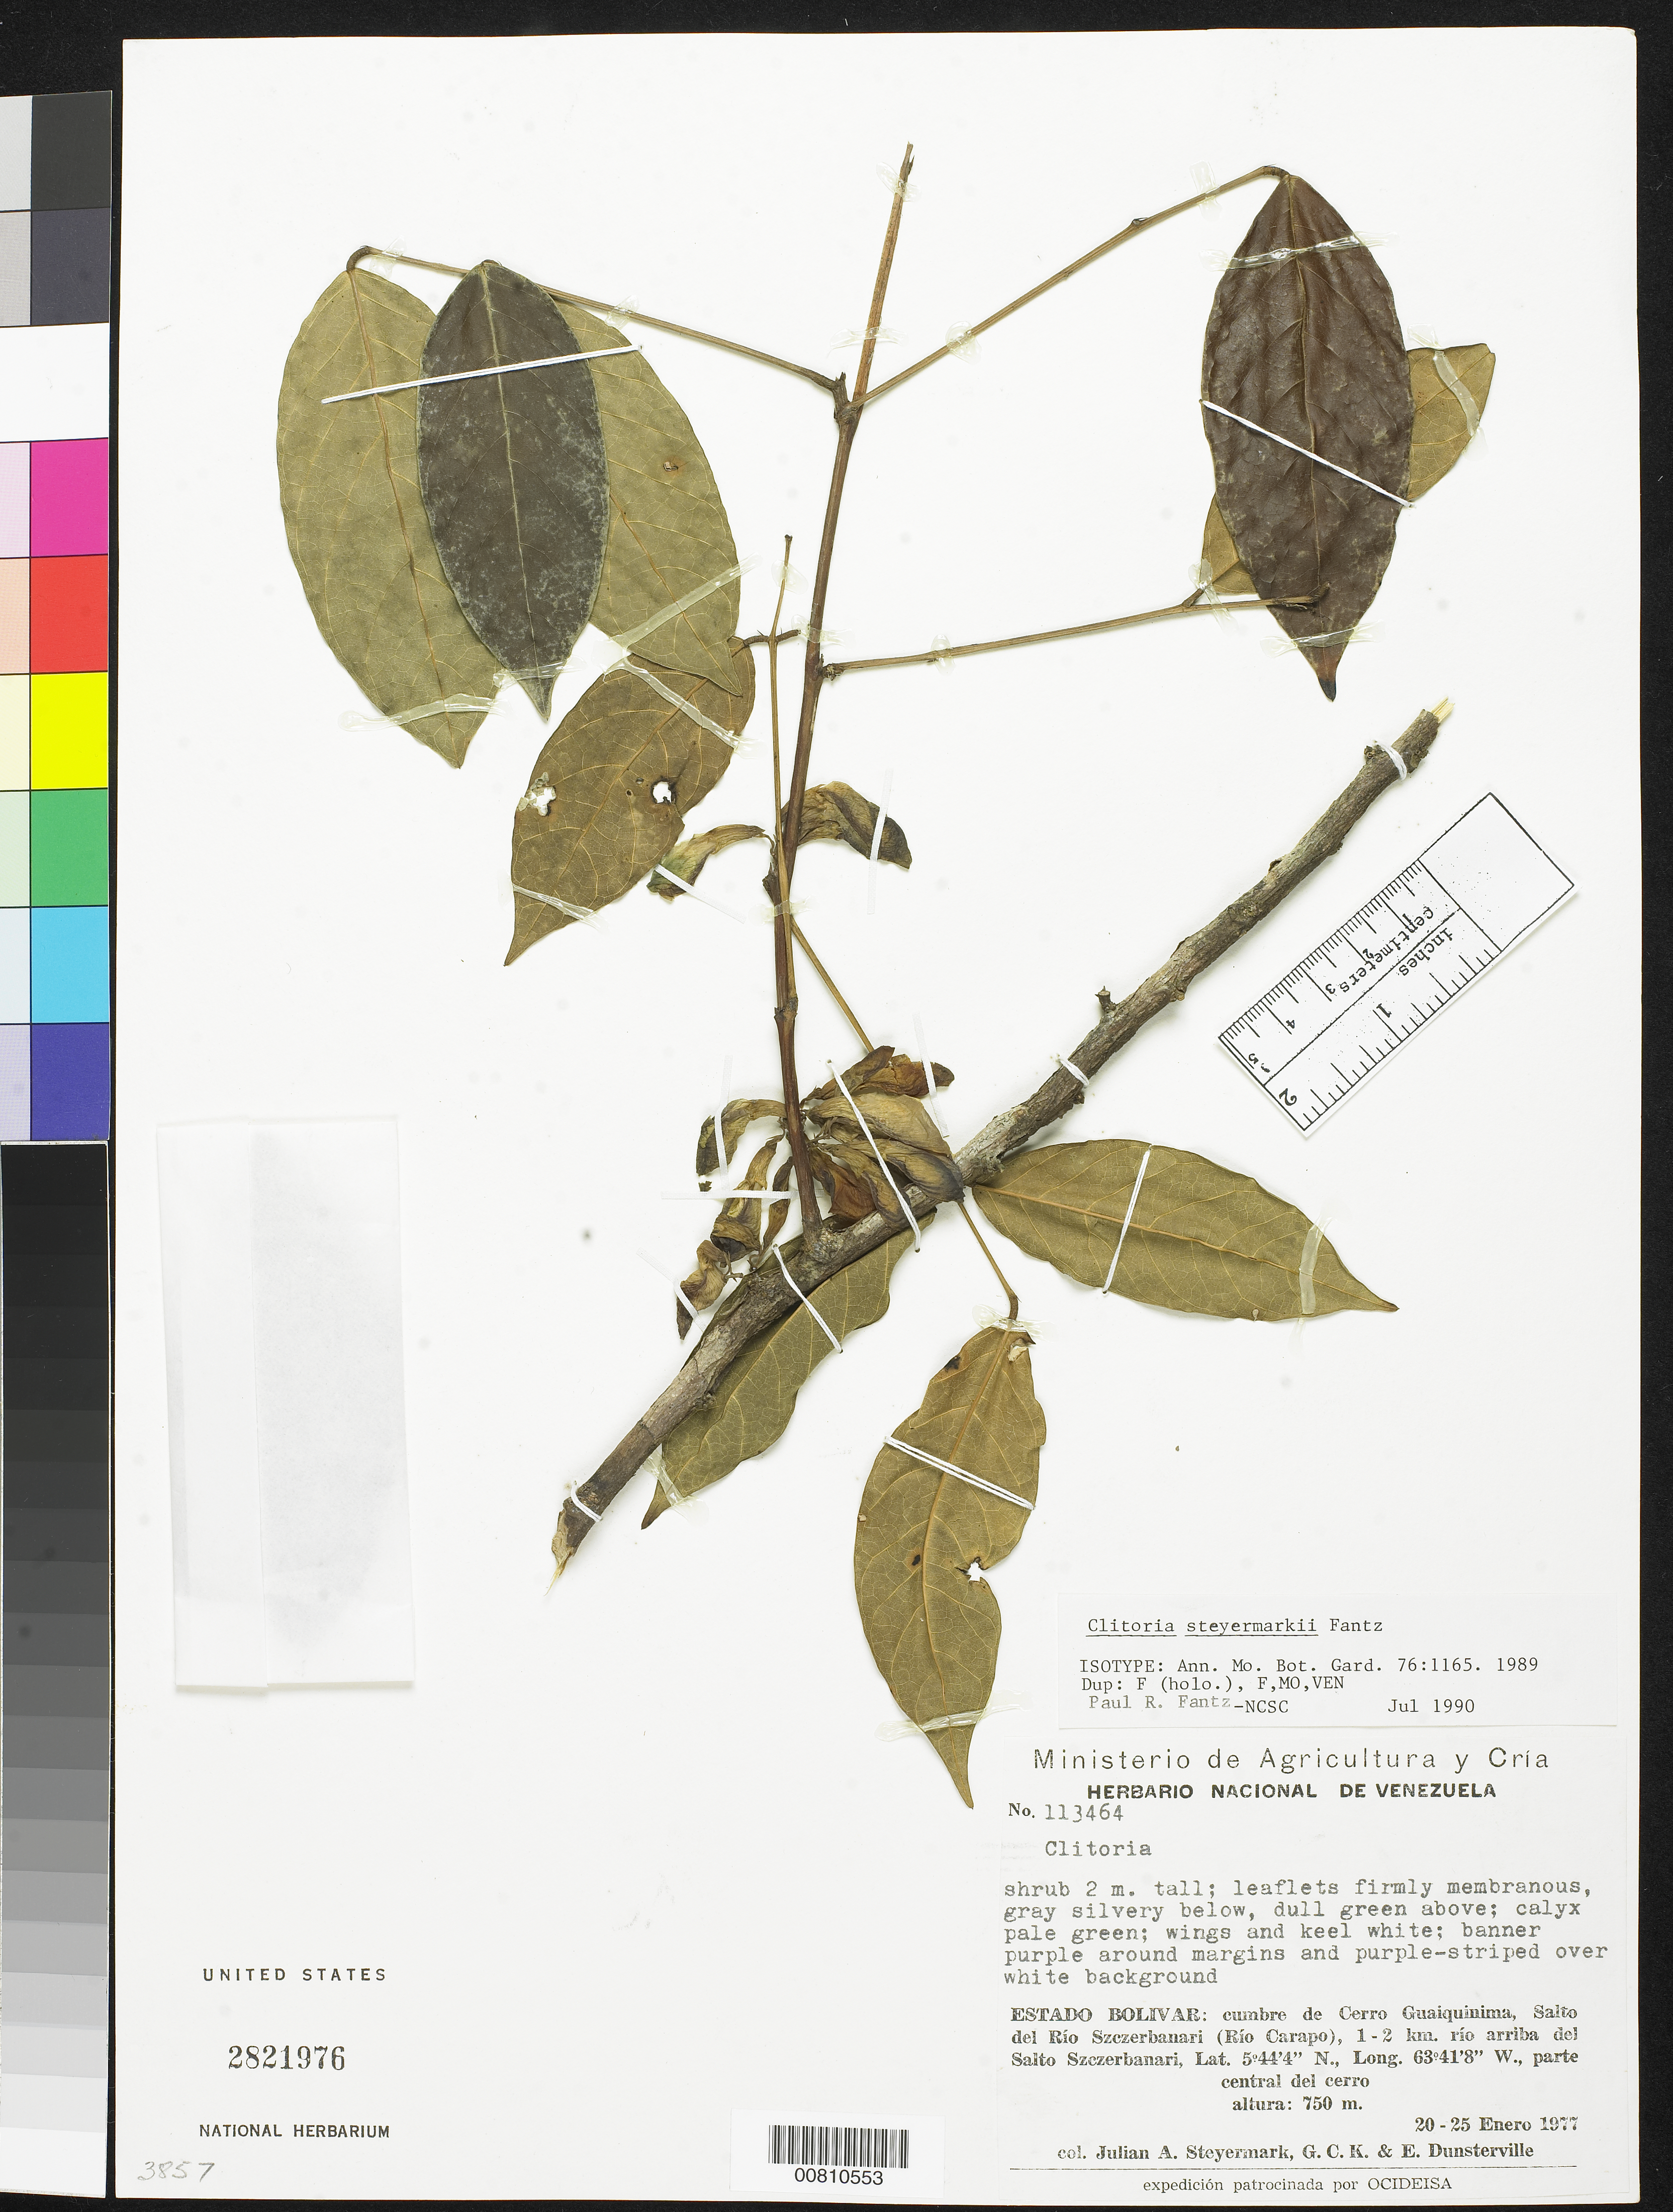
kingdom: Plantae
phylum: Tracheophyta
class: Magnoliopsida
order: Fabales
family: Fabaceae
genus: Clitoria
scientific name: Clitoria steyermarkii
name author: Fantz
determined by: Fantz, P. R., (FLAS), University of Florida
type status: Isotype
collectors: J. Steyermark, G. C. K. Dunsterville & E. Dunsterville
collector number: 113464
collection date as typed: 20 Jan 1977 to 25 Jan 1977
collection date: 1977-01-20/1977-01-25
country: Venezuela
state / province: Bolívar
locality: Estado Bolivar: cumbre de Cerro Guaiquinima, Salto del Río Szczerbanari (Río Carapo), 1-2 km río arriba del Salto Szczerbanari, parte central del cerro.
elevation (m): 750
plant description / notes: Holotype at F.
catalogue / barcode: US 2821976